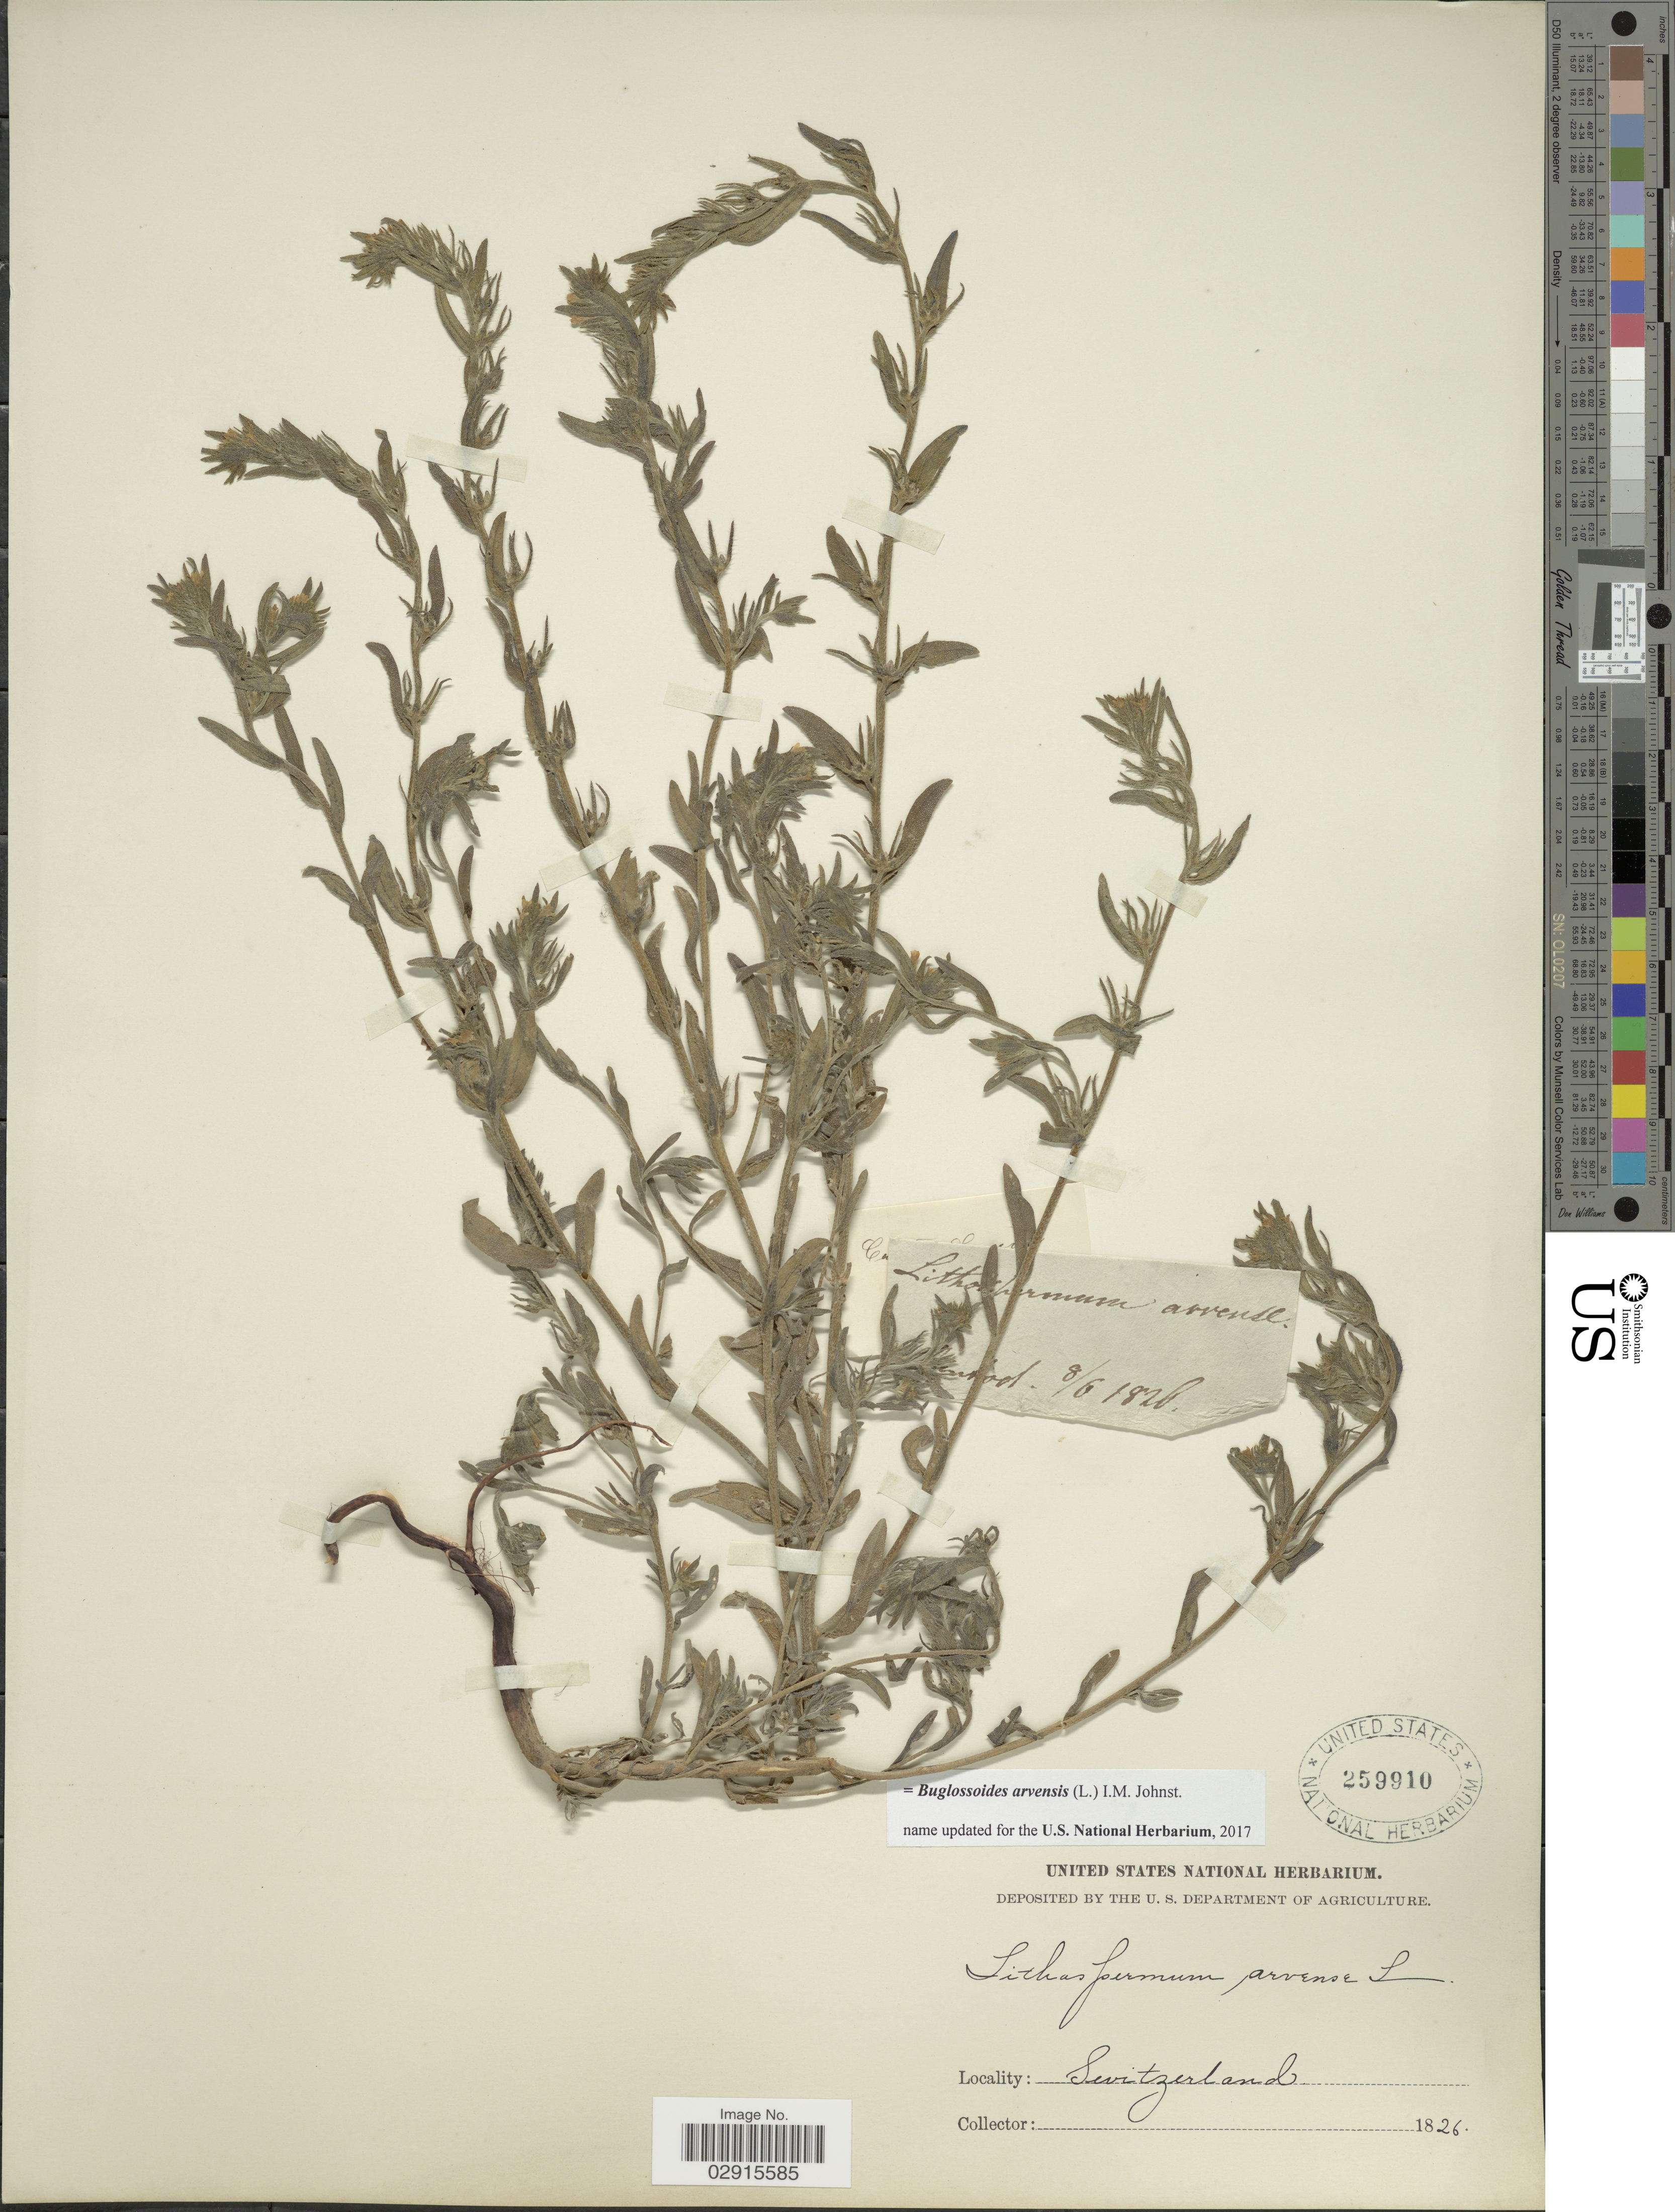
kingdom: Plantae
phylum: Tracheophyta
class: Magnoliopsida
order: Boraginales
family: Boraginaceae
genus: Buglossoides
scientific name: Buglossoides arvensis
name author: (L.) I.M. Johnst.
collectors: ex herb. United States National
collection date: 1826-06-08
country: Switzerland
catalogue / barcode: US 259910